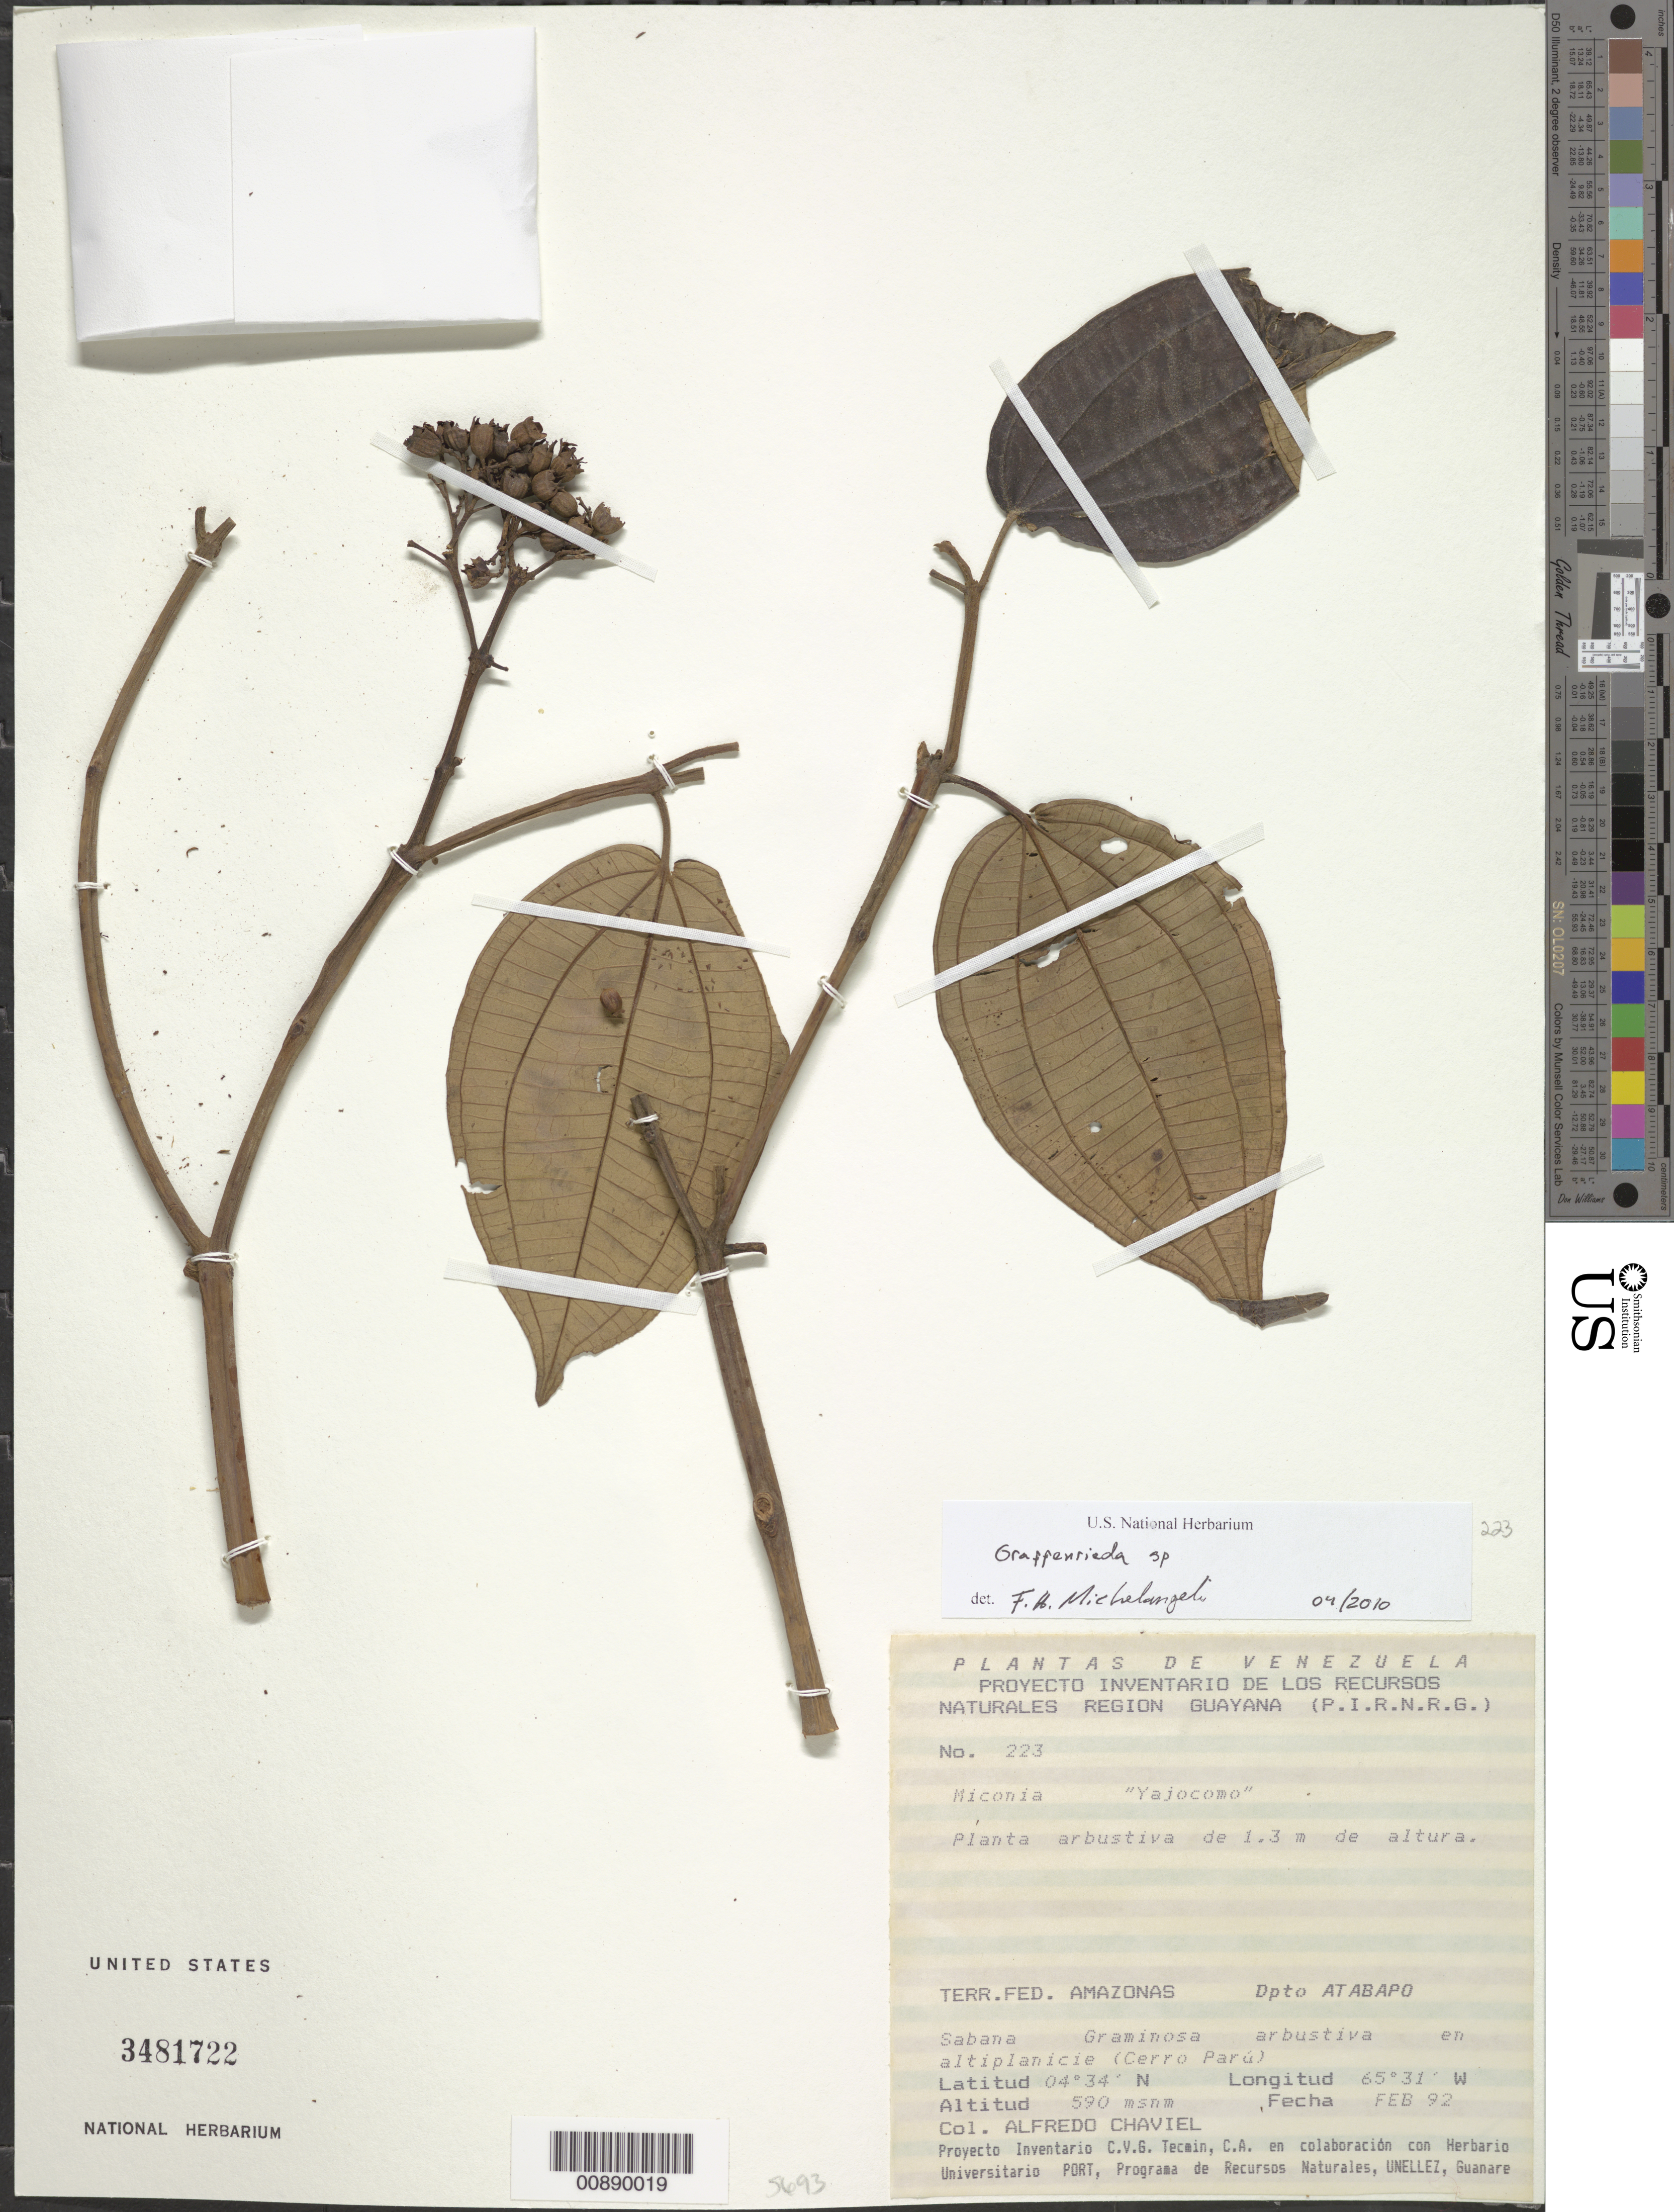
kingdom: Plantae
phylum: Tracheophyta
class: Magnoliopsida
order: Myrtales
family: Melastomataceae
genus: Graffenrieda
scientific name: Graffenrieda sp.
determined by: Michelangeli, F. A.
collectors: A. Chaviel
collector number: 223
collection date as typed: Feb-92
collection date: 1992-02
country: Venezuela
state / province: Amazonas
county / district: Atabapo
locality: Cerro Parú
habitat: Sabana graminosa arbustiva en altiplanicie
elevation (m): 590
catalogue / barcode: US 3481722